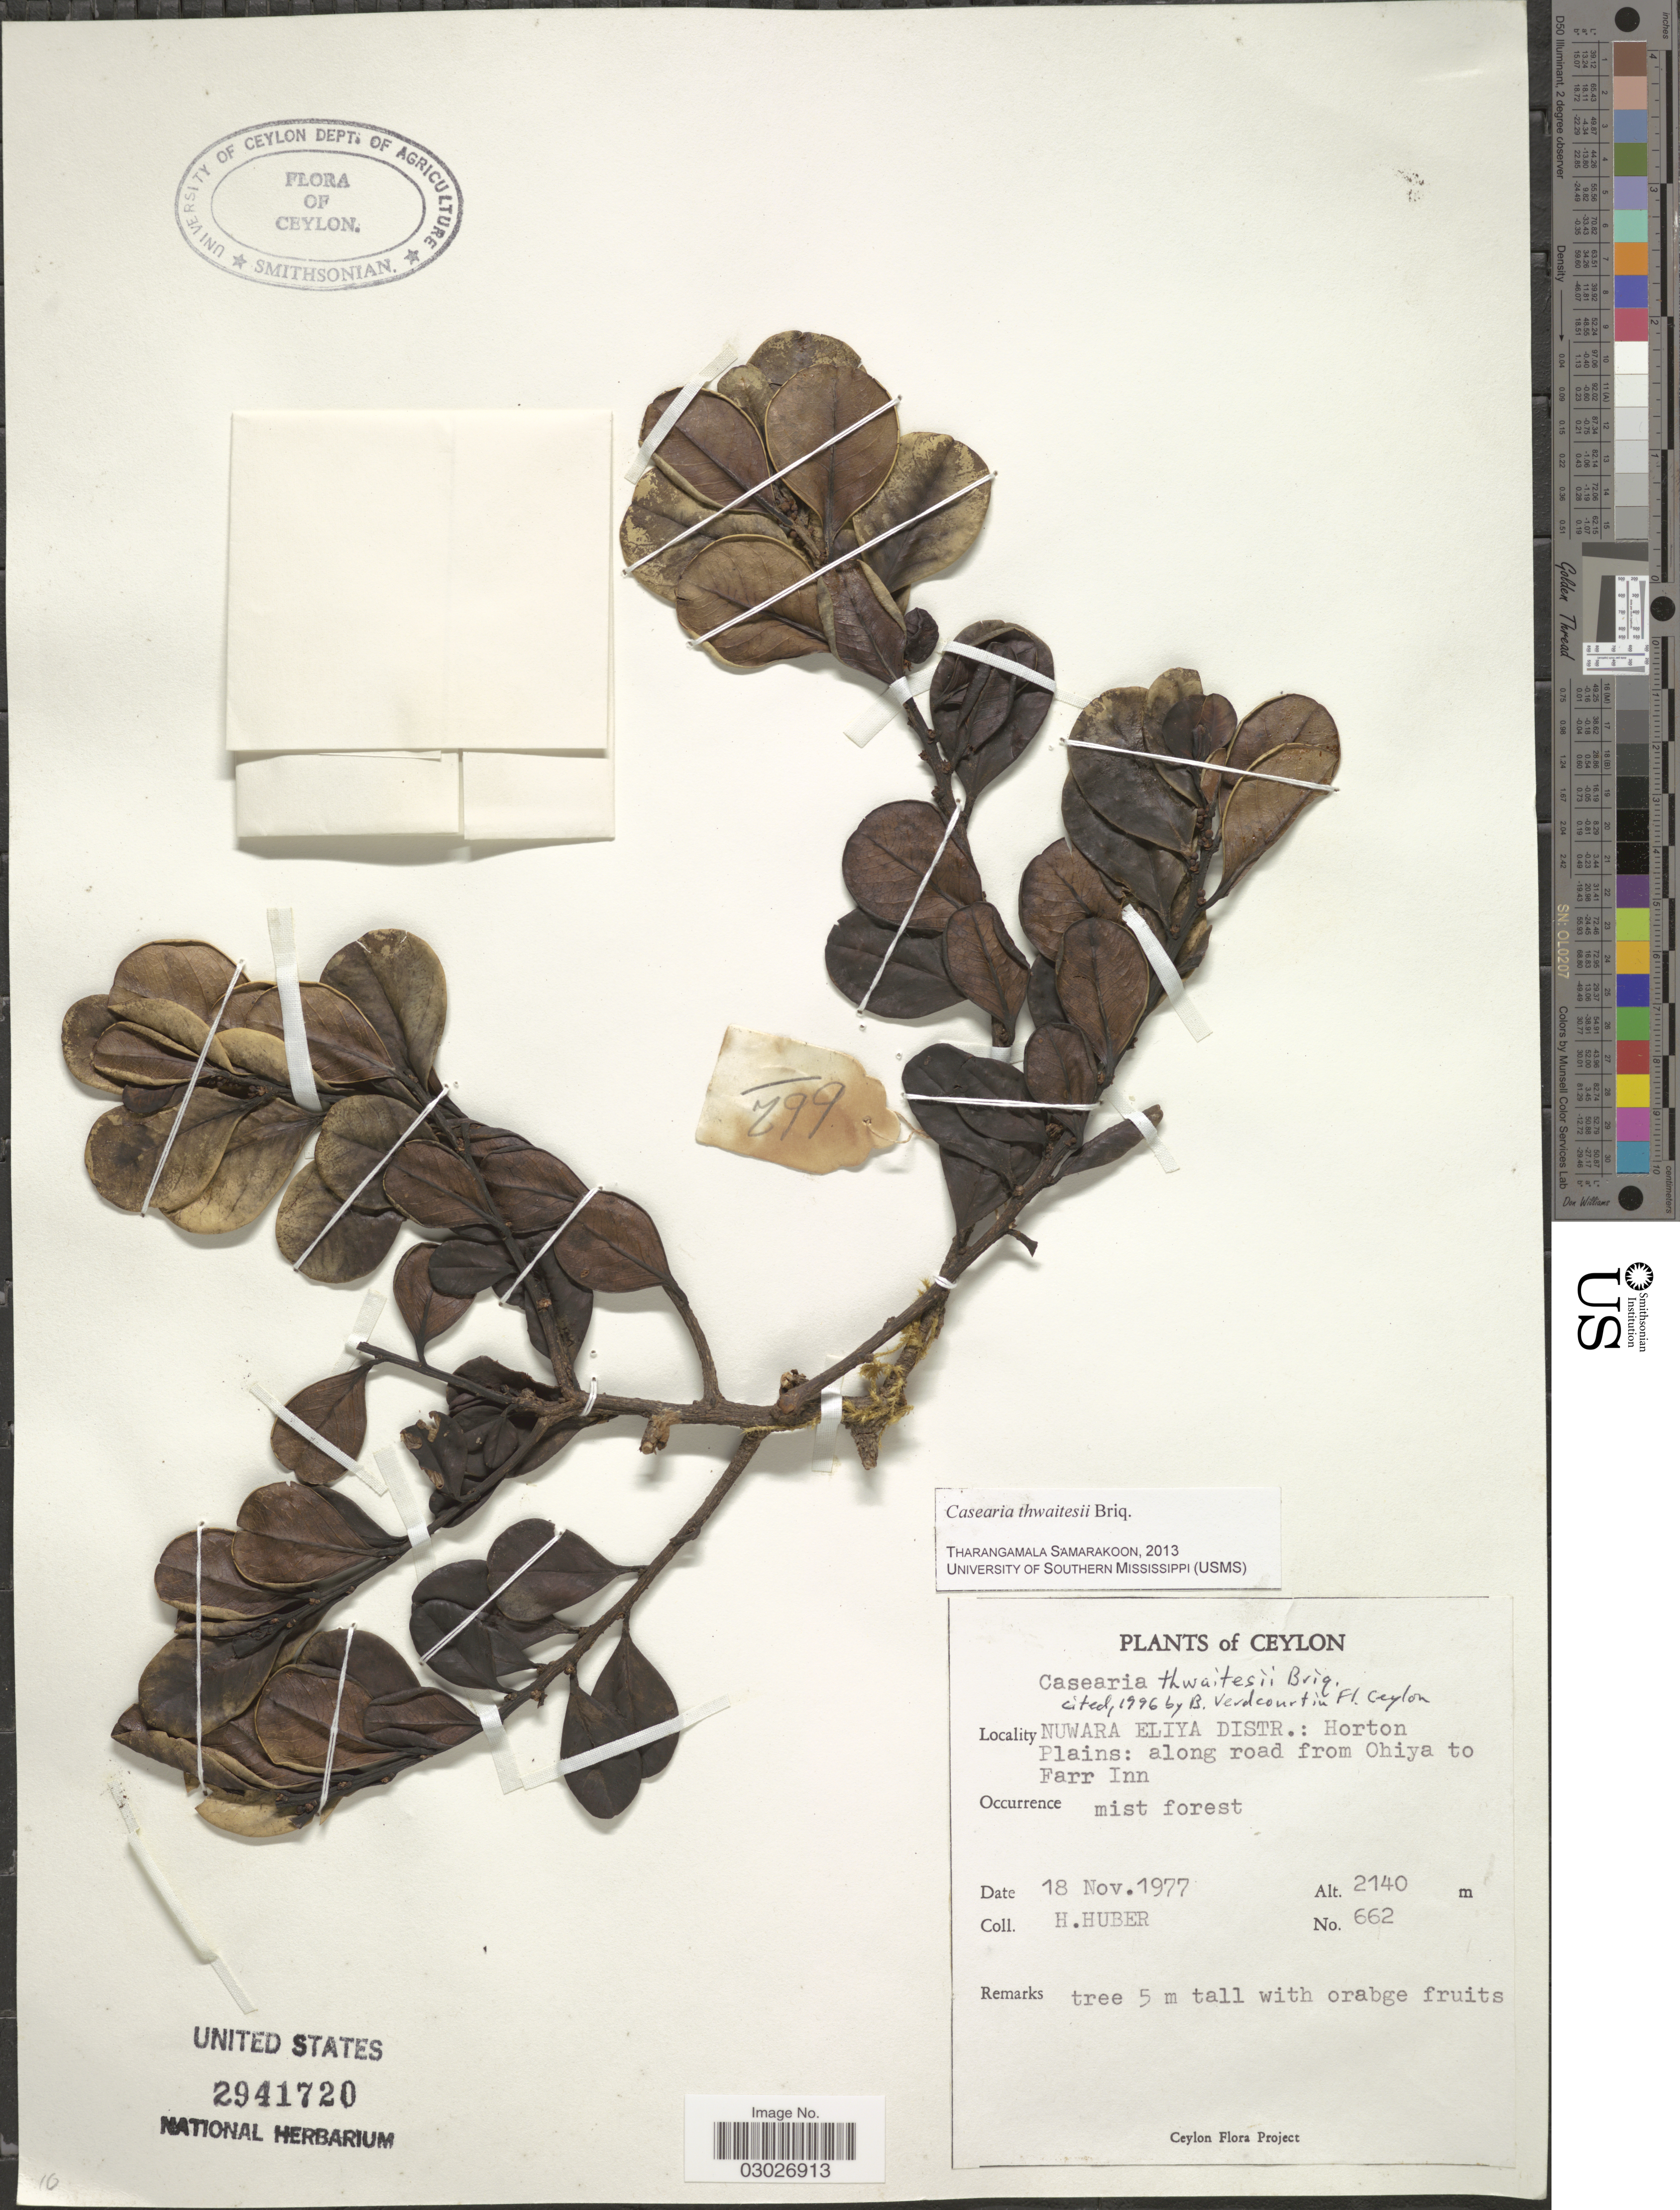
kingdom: Plantae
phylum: Tracheophyta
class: Magnoliopsida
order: Malpighiales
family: Salicaceae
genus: Casearia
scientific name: Casearia thwaitesii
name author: Briq.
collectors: H. Huber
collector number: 662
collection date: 1977-11-18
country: Sri Lanka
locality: Ceylon. Nuwara Eliya Distr.: Horton Plains: along road from Ohiya to Farr Inn.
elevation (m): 2140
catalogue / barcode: US 2941720